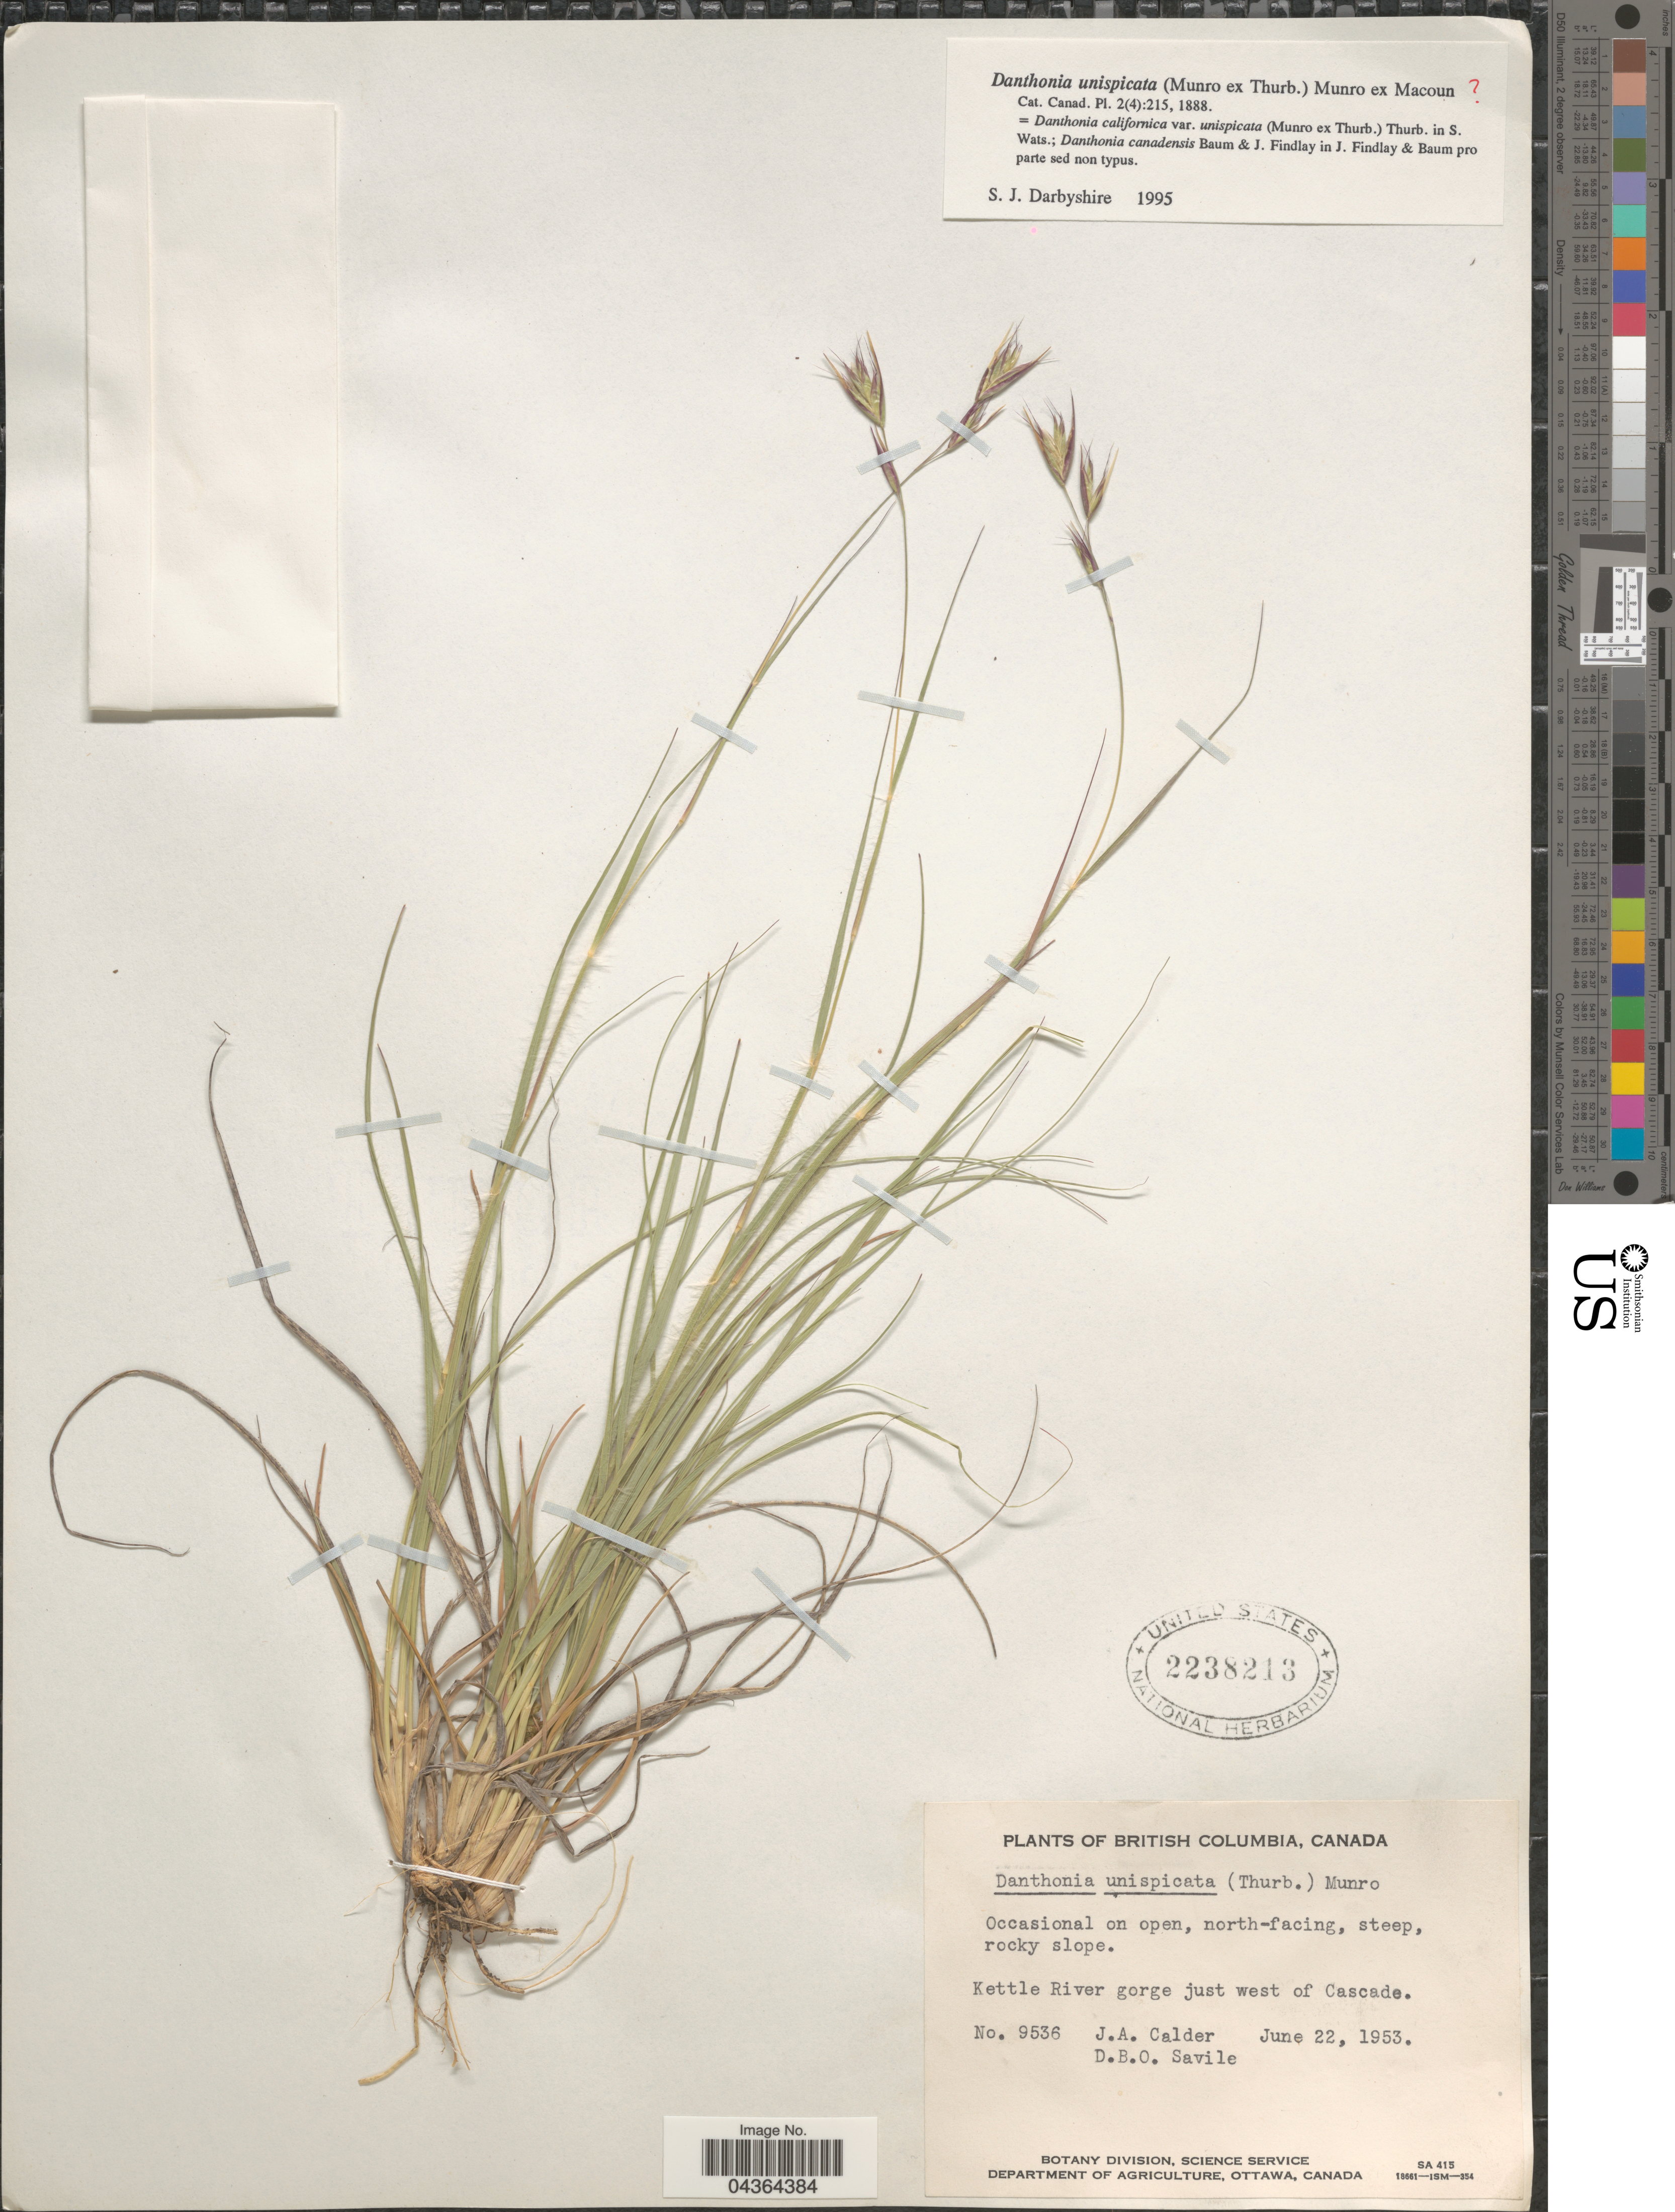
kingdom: Plantae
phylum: Tracheophyta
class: Liliopsida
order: Poales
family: Poaceae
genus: Danthonia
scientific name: Danthonia unispicata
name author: (Thurb.) Munro ex Macoun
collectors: J. A. Calder & D. Savile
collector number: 9536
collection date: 1953-06-22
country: Canada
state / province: British Columbia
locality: Occasional in open, north-facing, steep, rocky slope. Kettle River gorge just west of Cascade.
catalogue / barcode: US 2238213